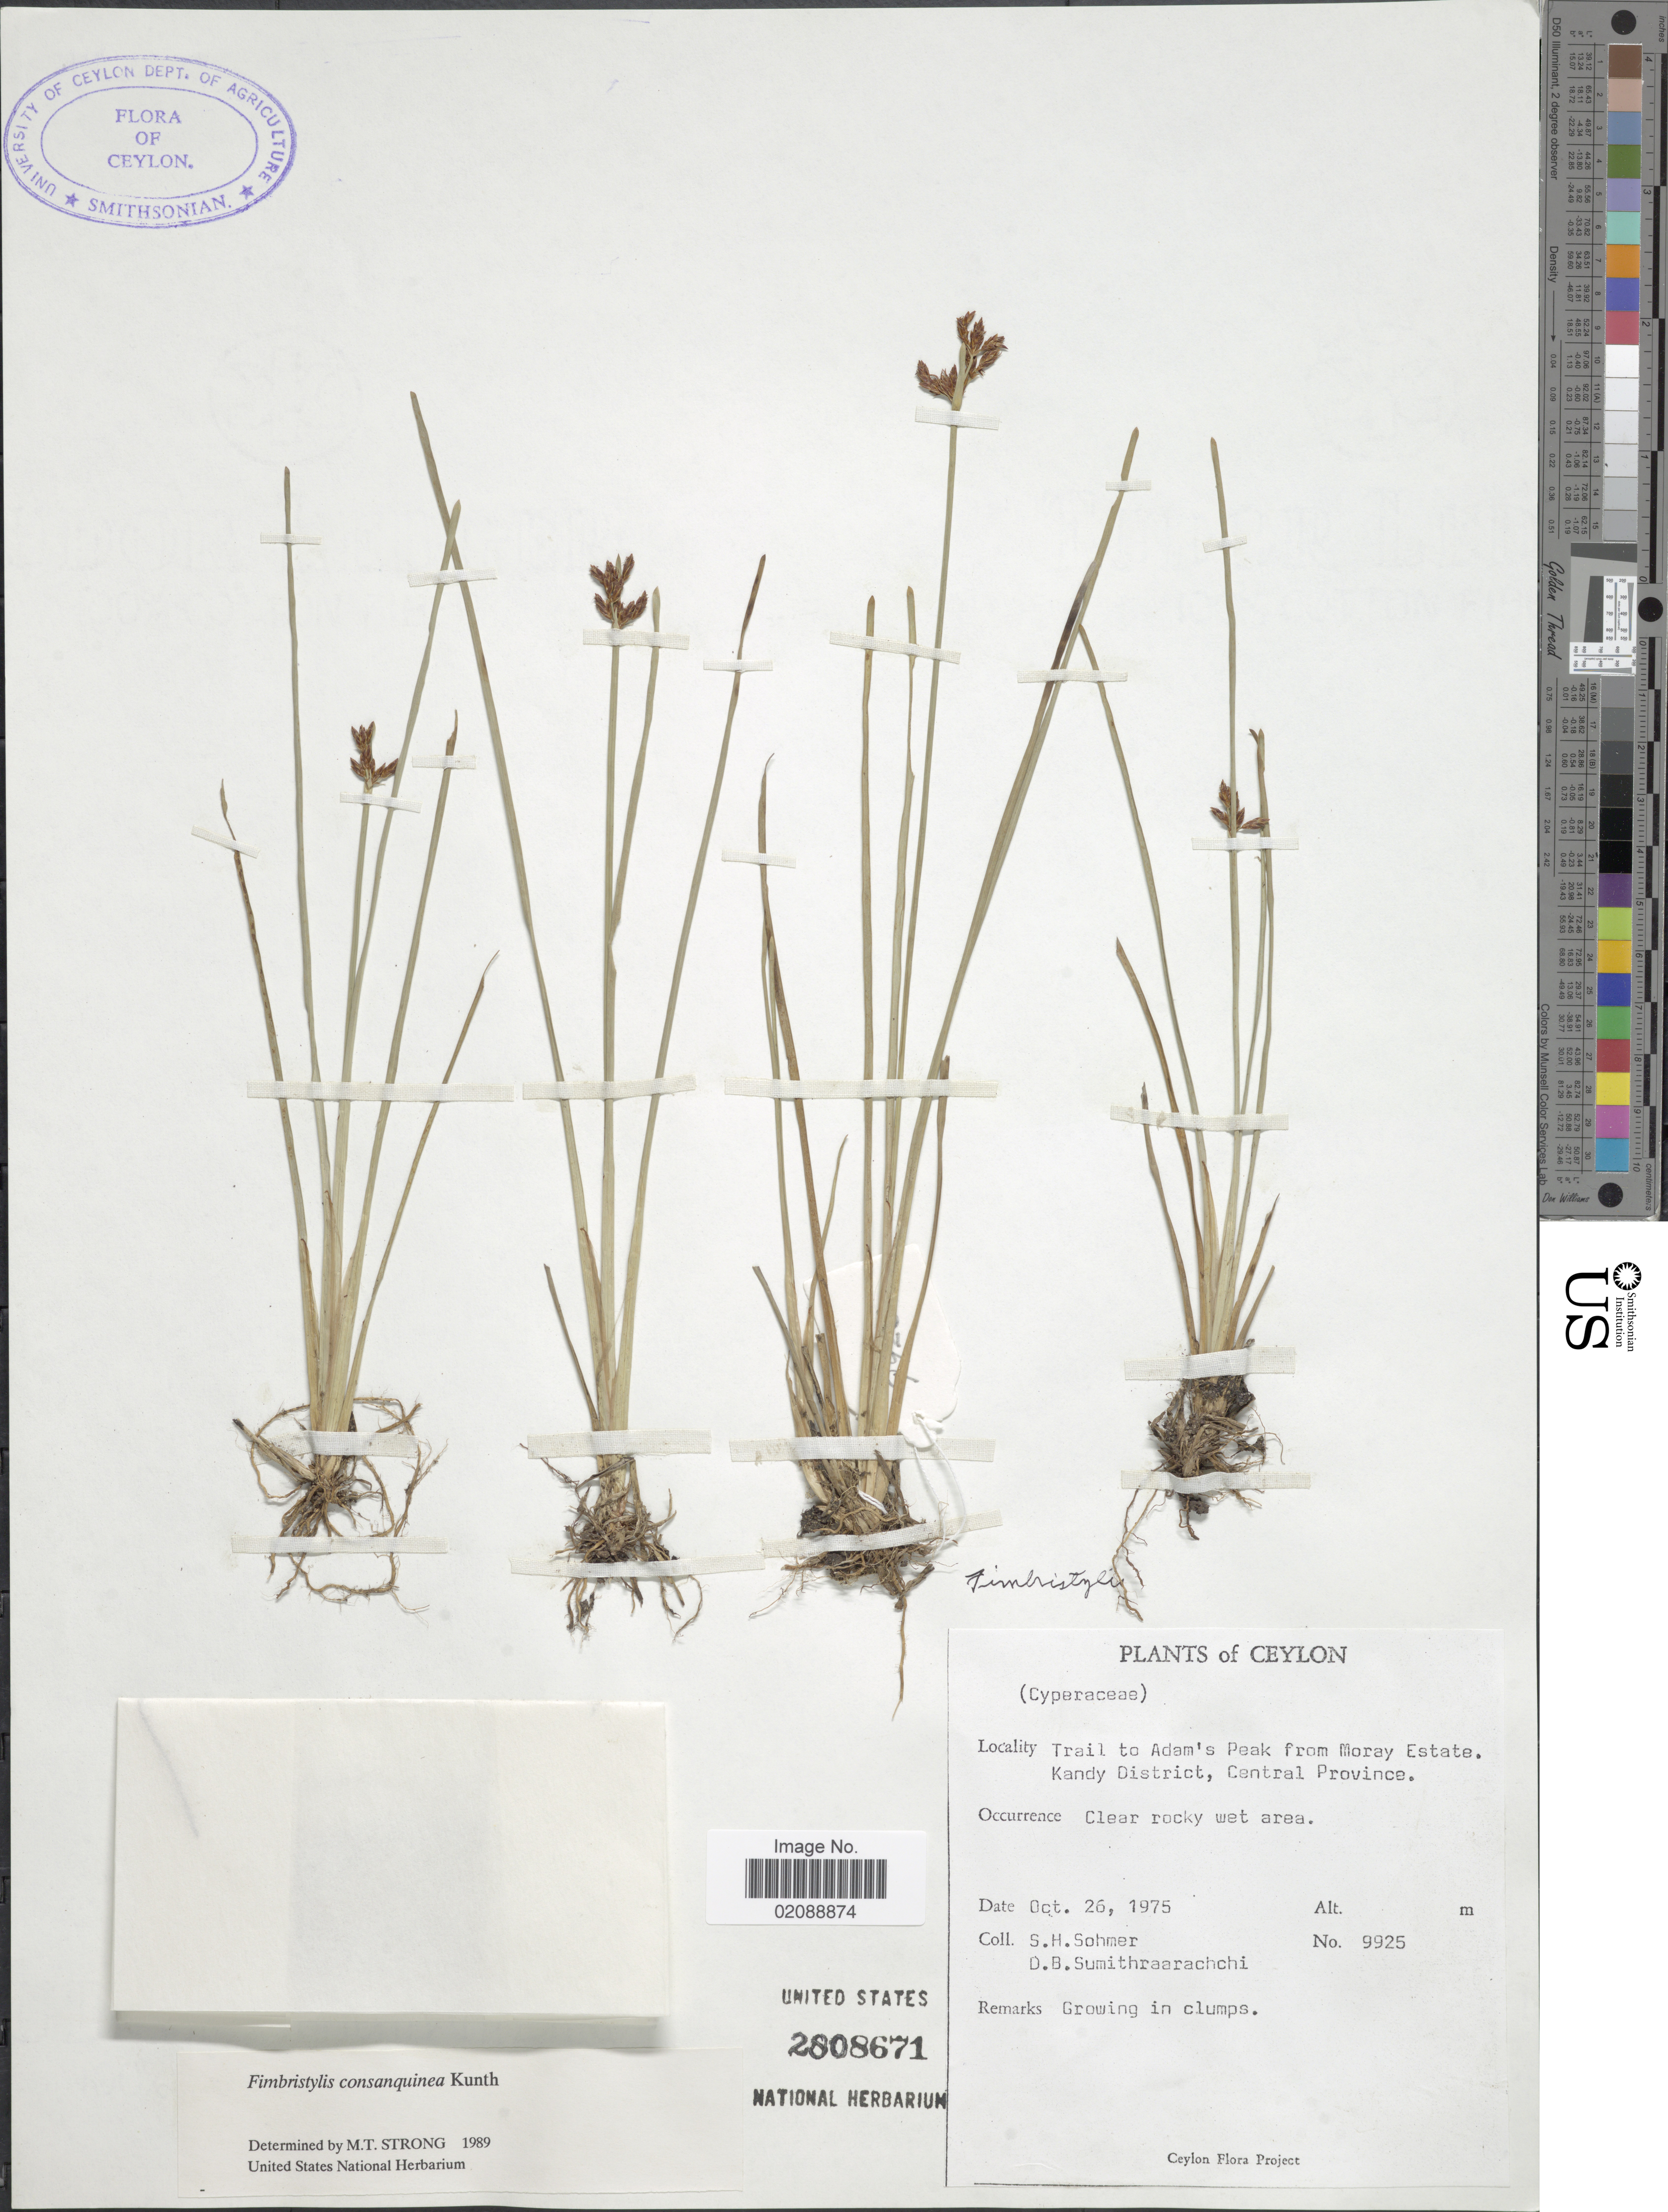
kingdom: Plantae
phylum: Tracheophyta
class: Liliopsida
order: Poales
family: Cyperaceae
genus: Fimbristylis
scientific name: Fimbristylis consanguinea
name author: Kunth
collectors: S. H. Sohmer & D. B. Sumithraarachchi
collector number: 9925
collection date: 1975-10-26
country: Sri Lanka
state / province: Central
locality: Trail to Adam's Peak from Moray Estate, Kandy District.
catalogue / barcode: US 2808671